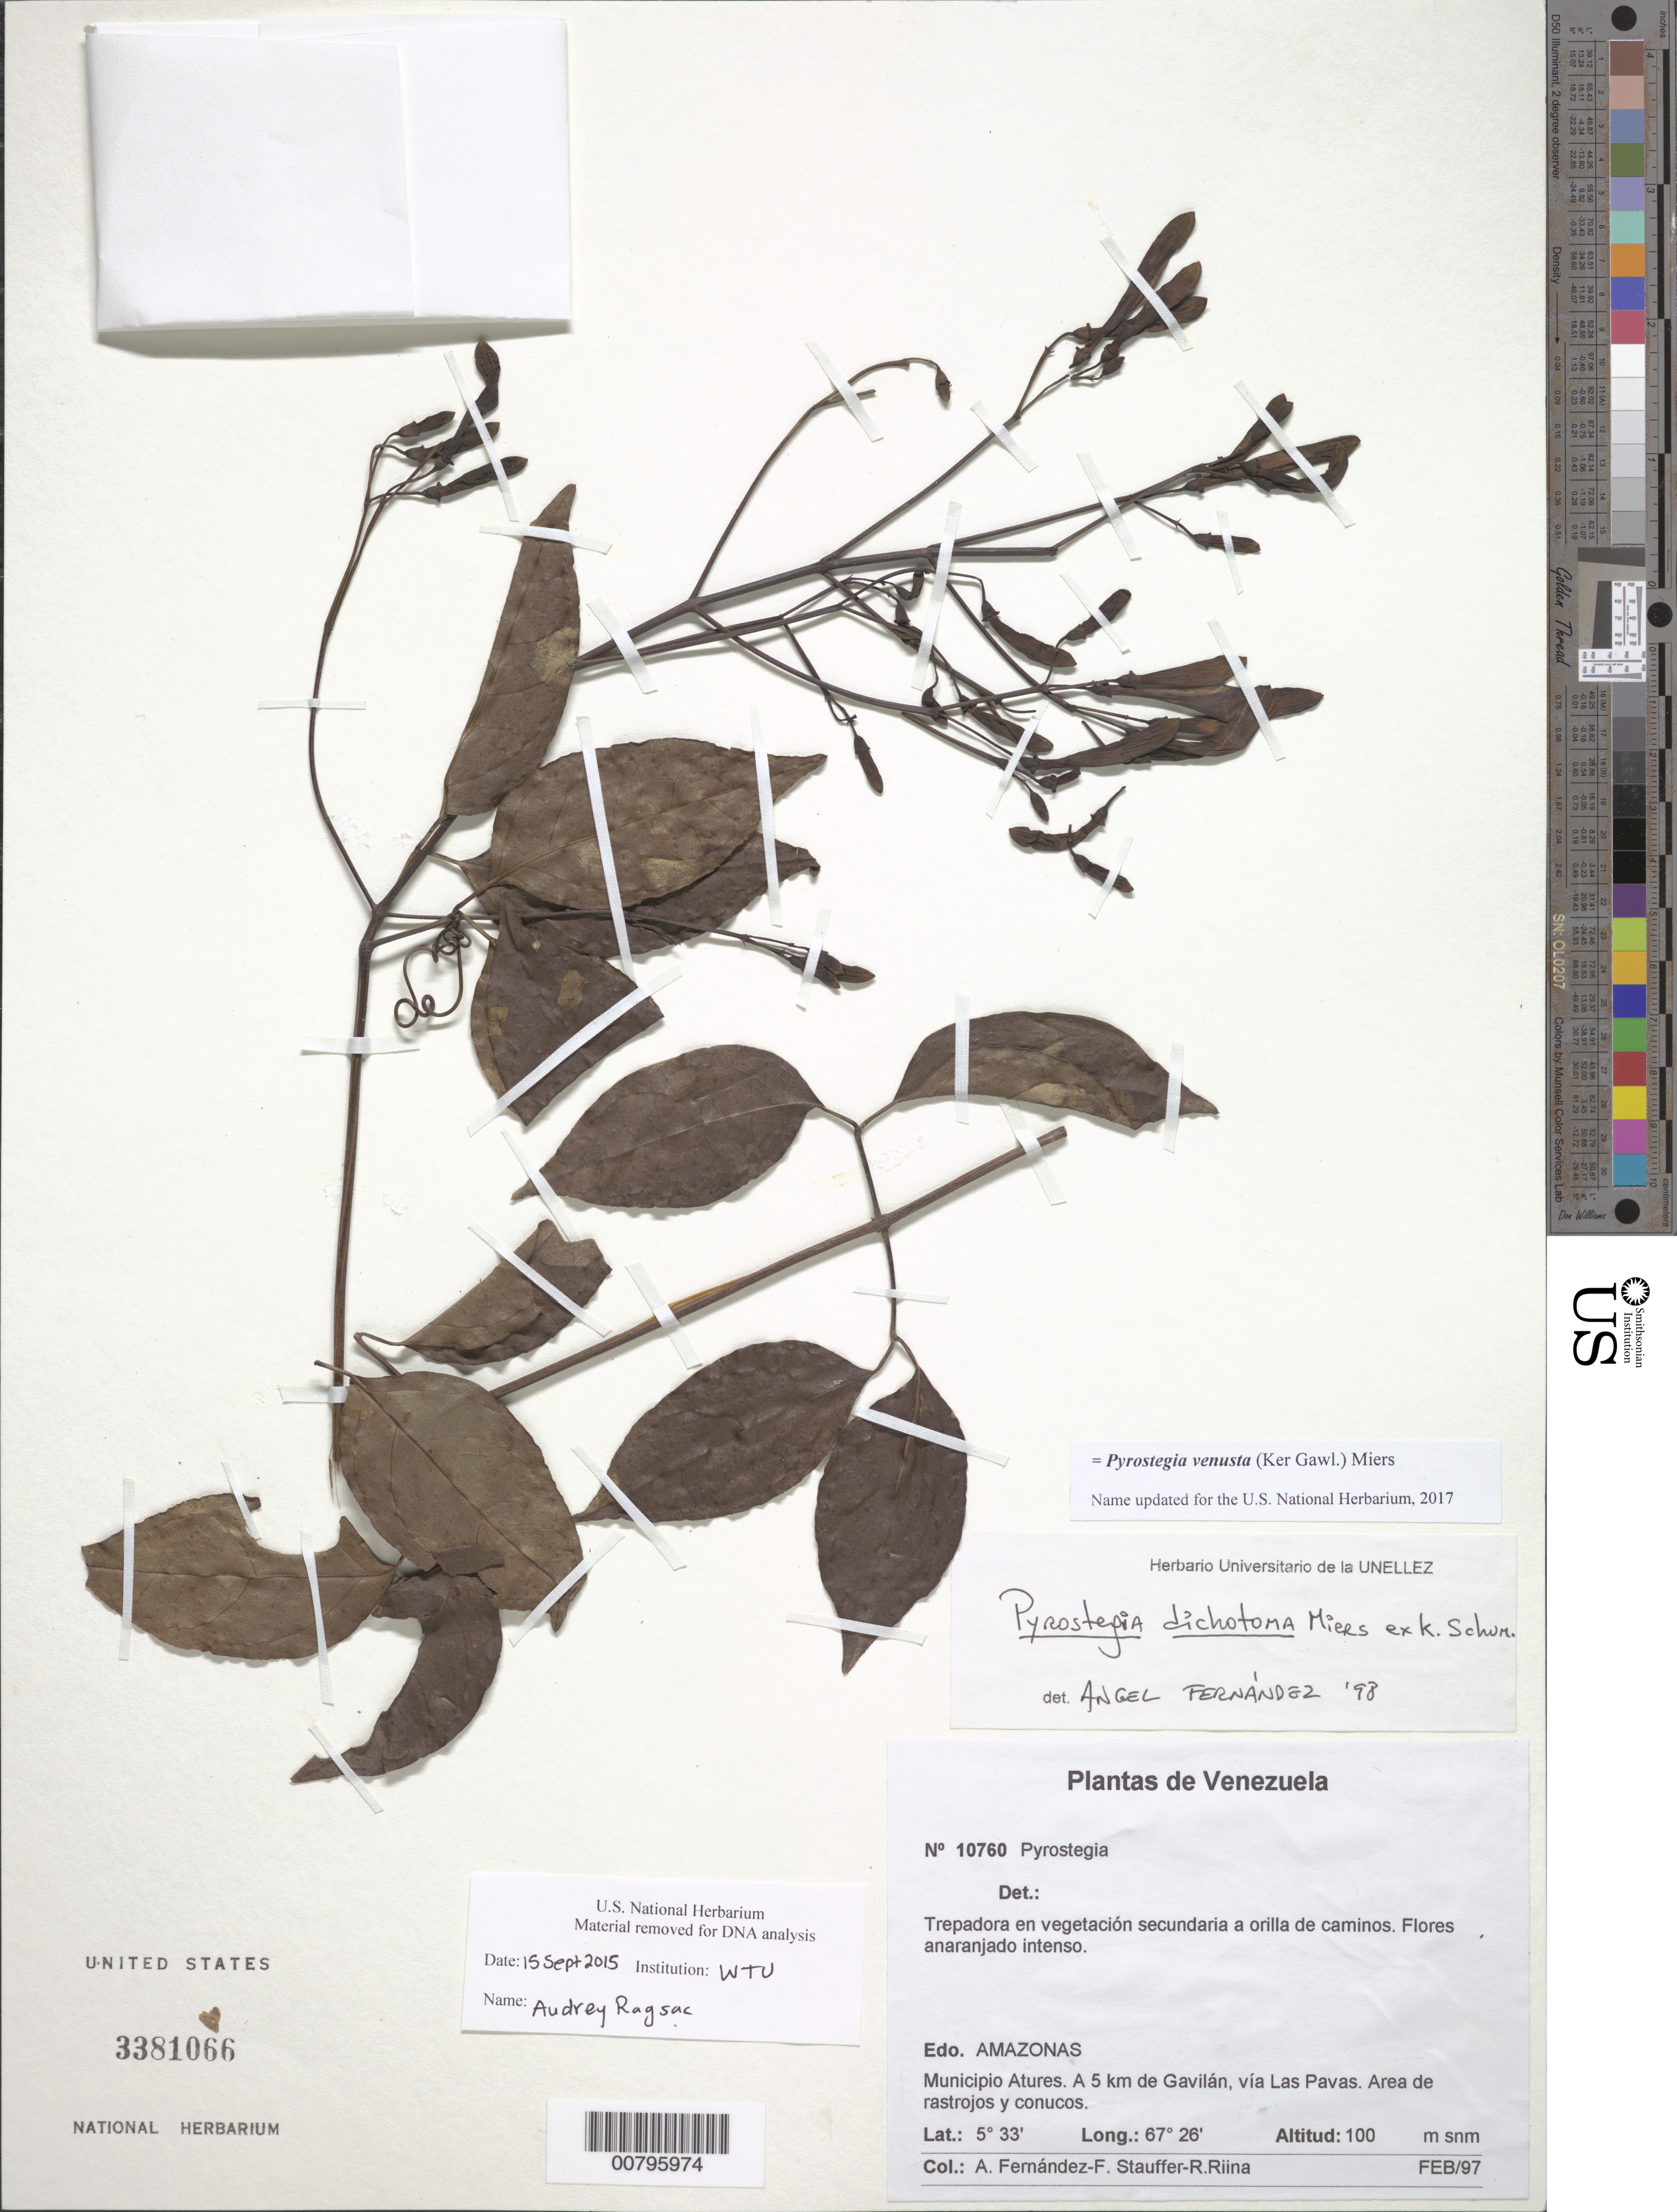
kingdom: Plantae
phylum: Tracheophyta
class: Magnoliopsida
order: Lamiales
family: Bignoniaceae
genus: Pyrostegia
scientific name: Pyrostegia venusta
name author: (Ker Gawl.) Miers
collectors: A. Fernández, F. W. Stauffer & R. Riina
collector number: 10760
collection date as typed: Feb-97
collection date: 1997-02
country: Venezuela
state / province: Amazonas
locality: Mun. Atures, 5 km de Gavilan, via Las Pavas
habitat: Area de rastrojos y conucos; en vegetación secundaria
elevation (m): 100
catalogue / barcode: US 3381066